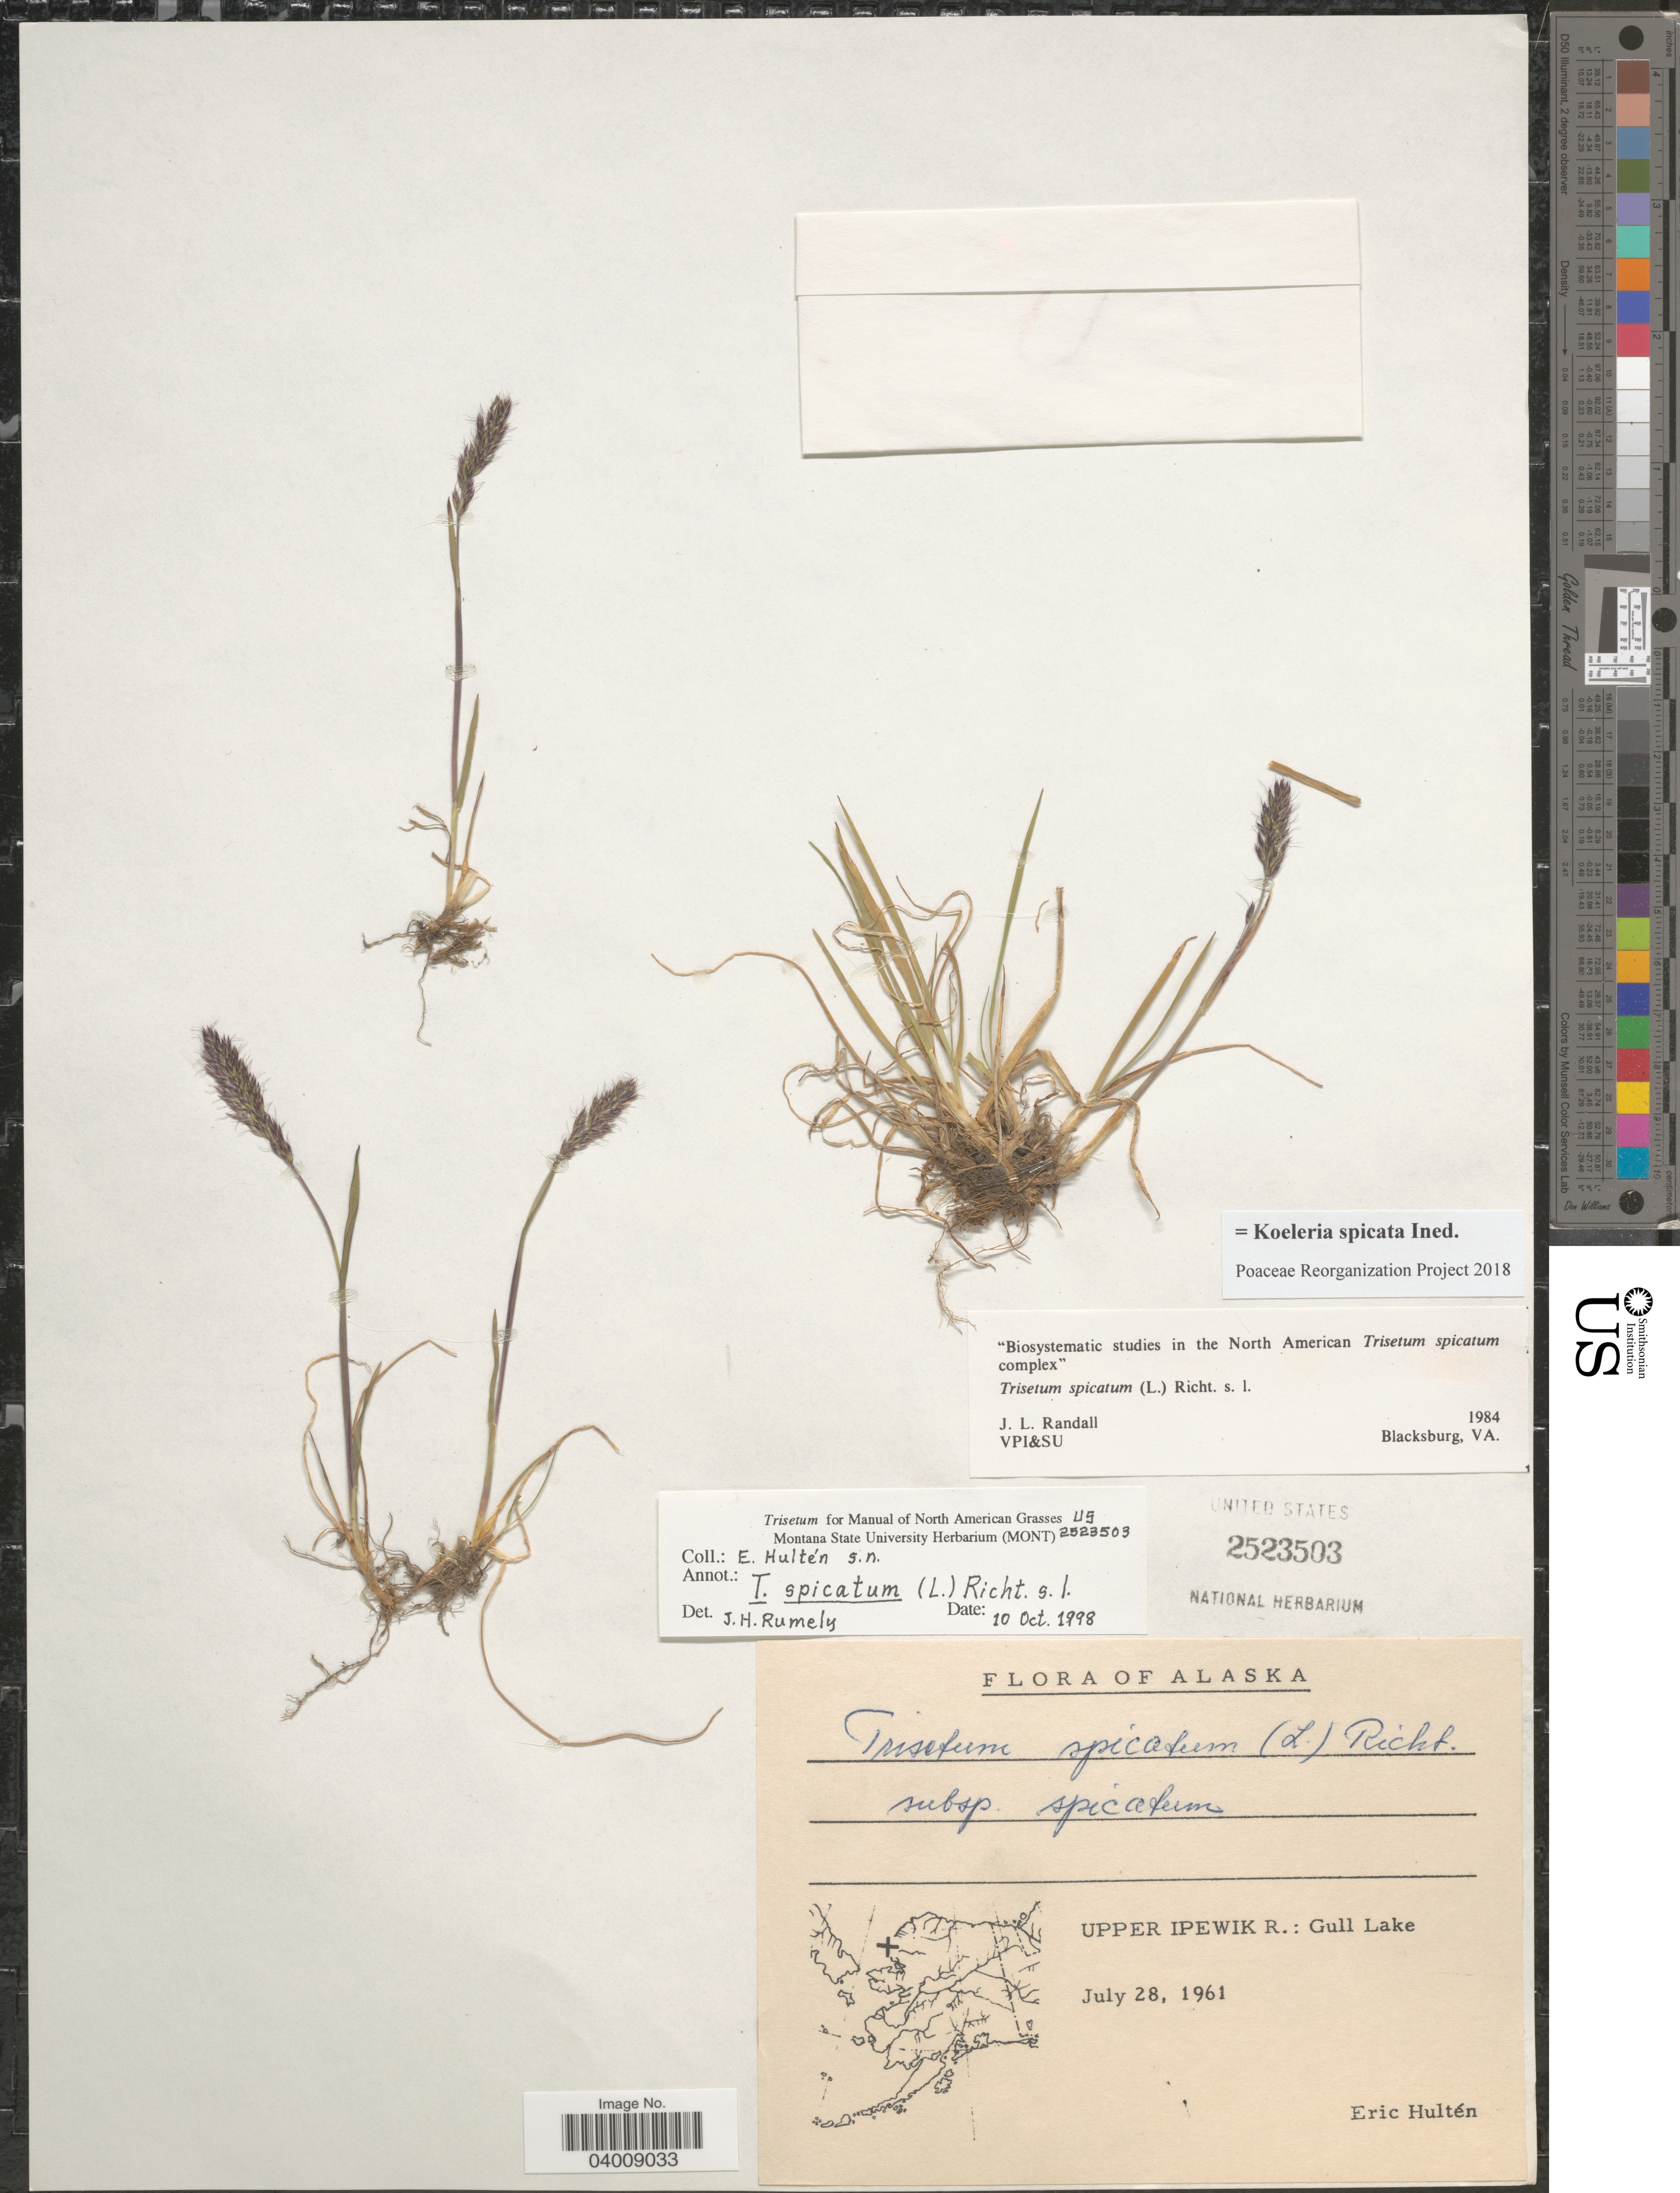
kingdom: Plantae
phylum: Tracheophyta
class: Liliopsida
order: Poales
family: Poaceae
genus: Koeleria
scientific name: Koeleria spicata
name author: (L.) Barberá et al.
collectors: E. G. Hultén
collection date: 1961-07-28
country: United States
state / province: Alaska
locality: Upper Ipewik R.: Gull Lake.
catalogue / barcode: US 2523503